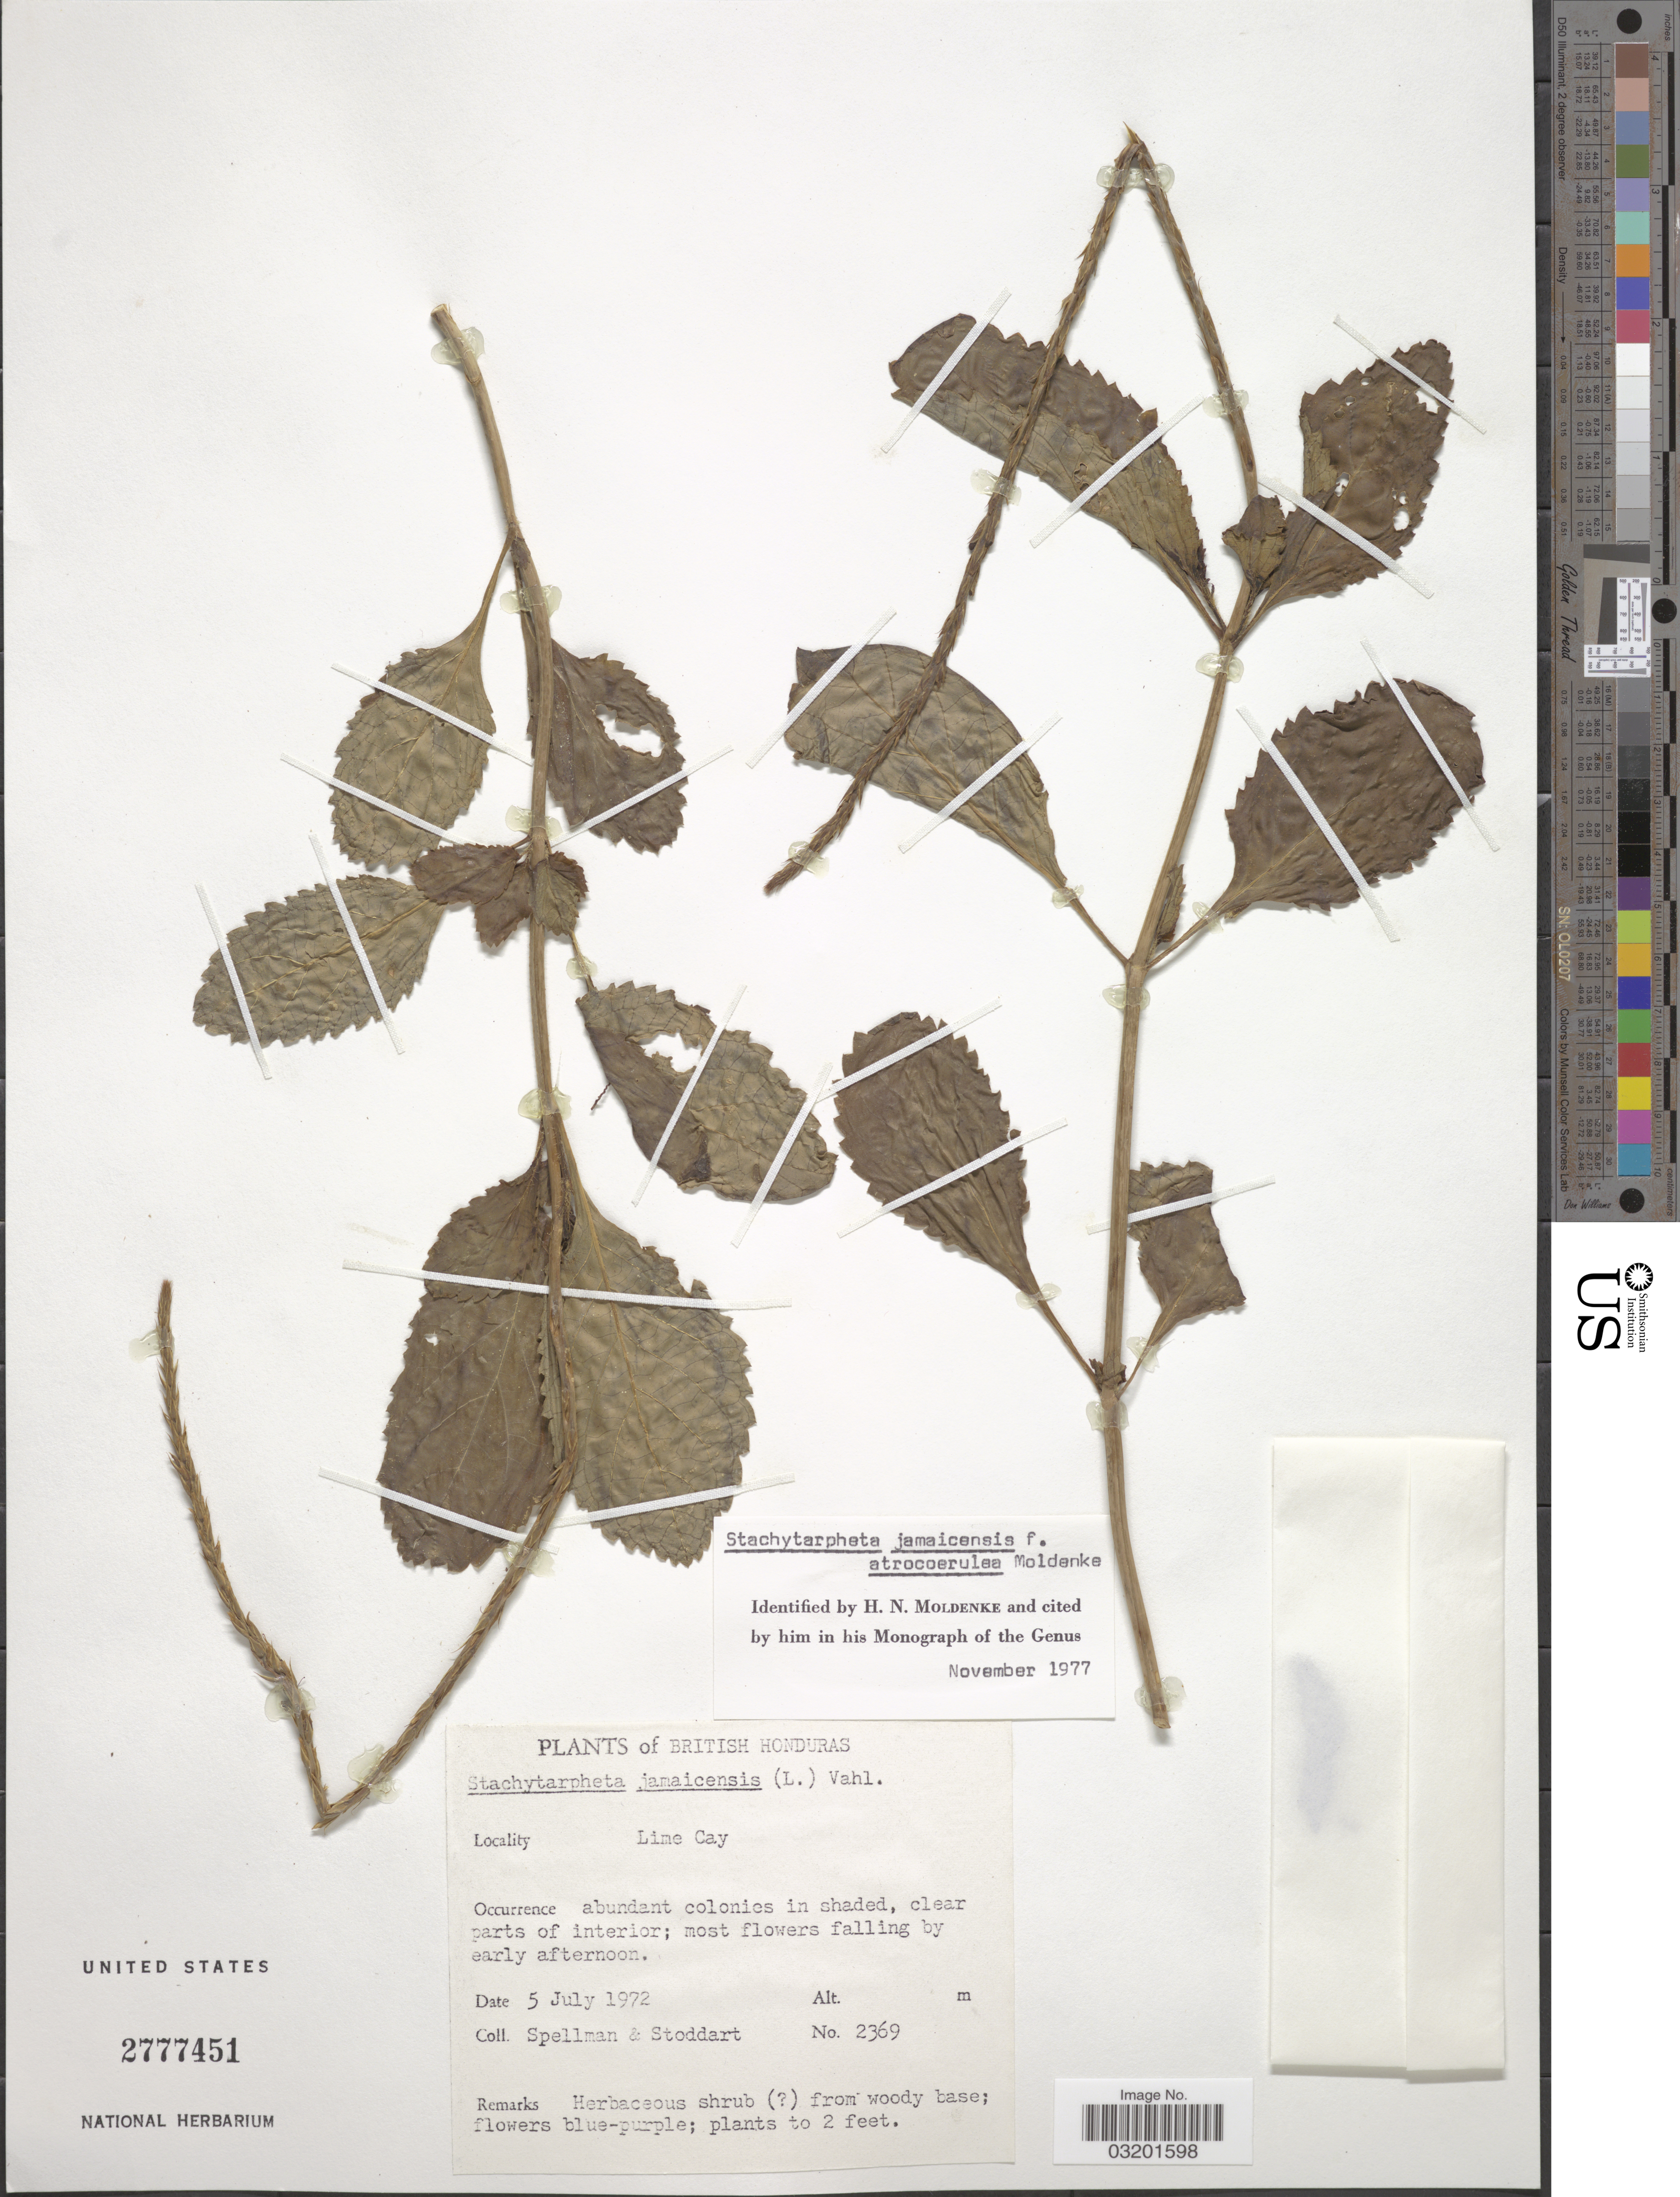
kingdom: Plantae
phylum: Tracheophyta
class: Magnoliopsida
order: Lamiales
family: Verbenaceae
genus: Stachytarpheta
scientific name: Stachytarpheta jamaicensis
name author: (L.) Vahl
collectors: Spellman, -- & -. Stoddart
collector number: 2369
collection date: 1972-07-05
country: Belize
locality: British Honduras. Lime Cay.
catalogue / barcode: US 2777451